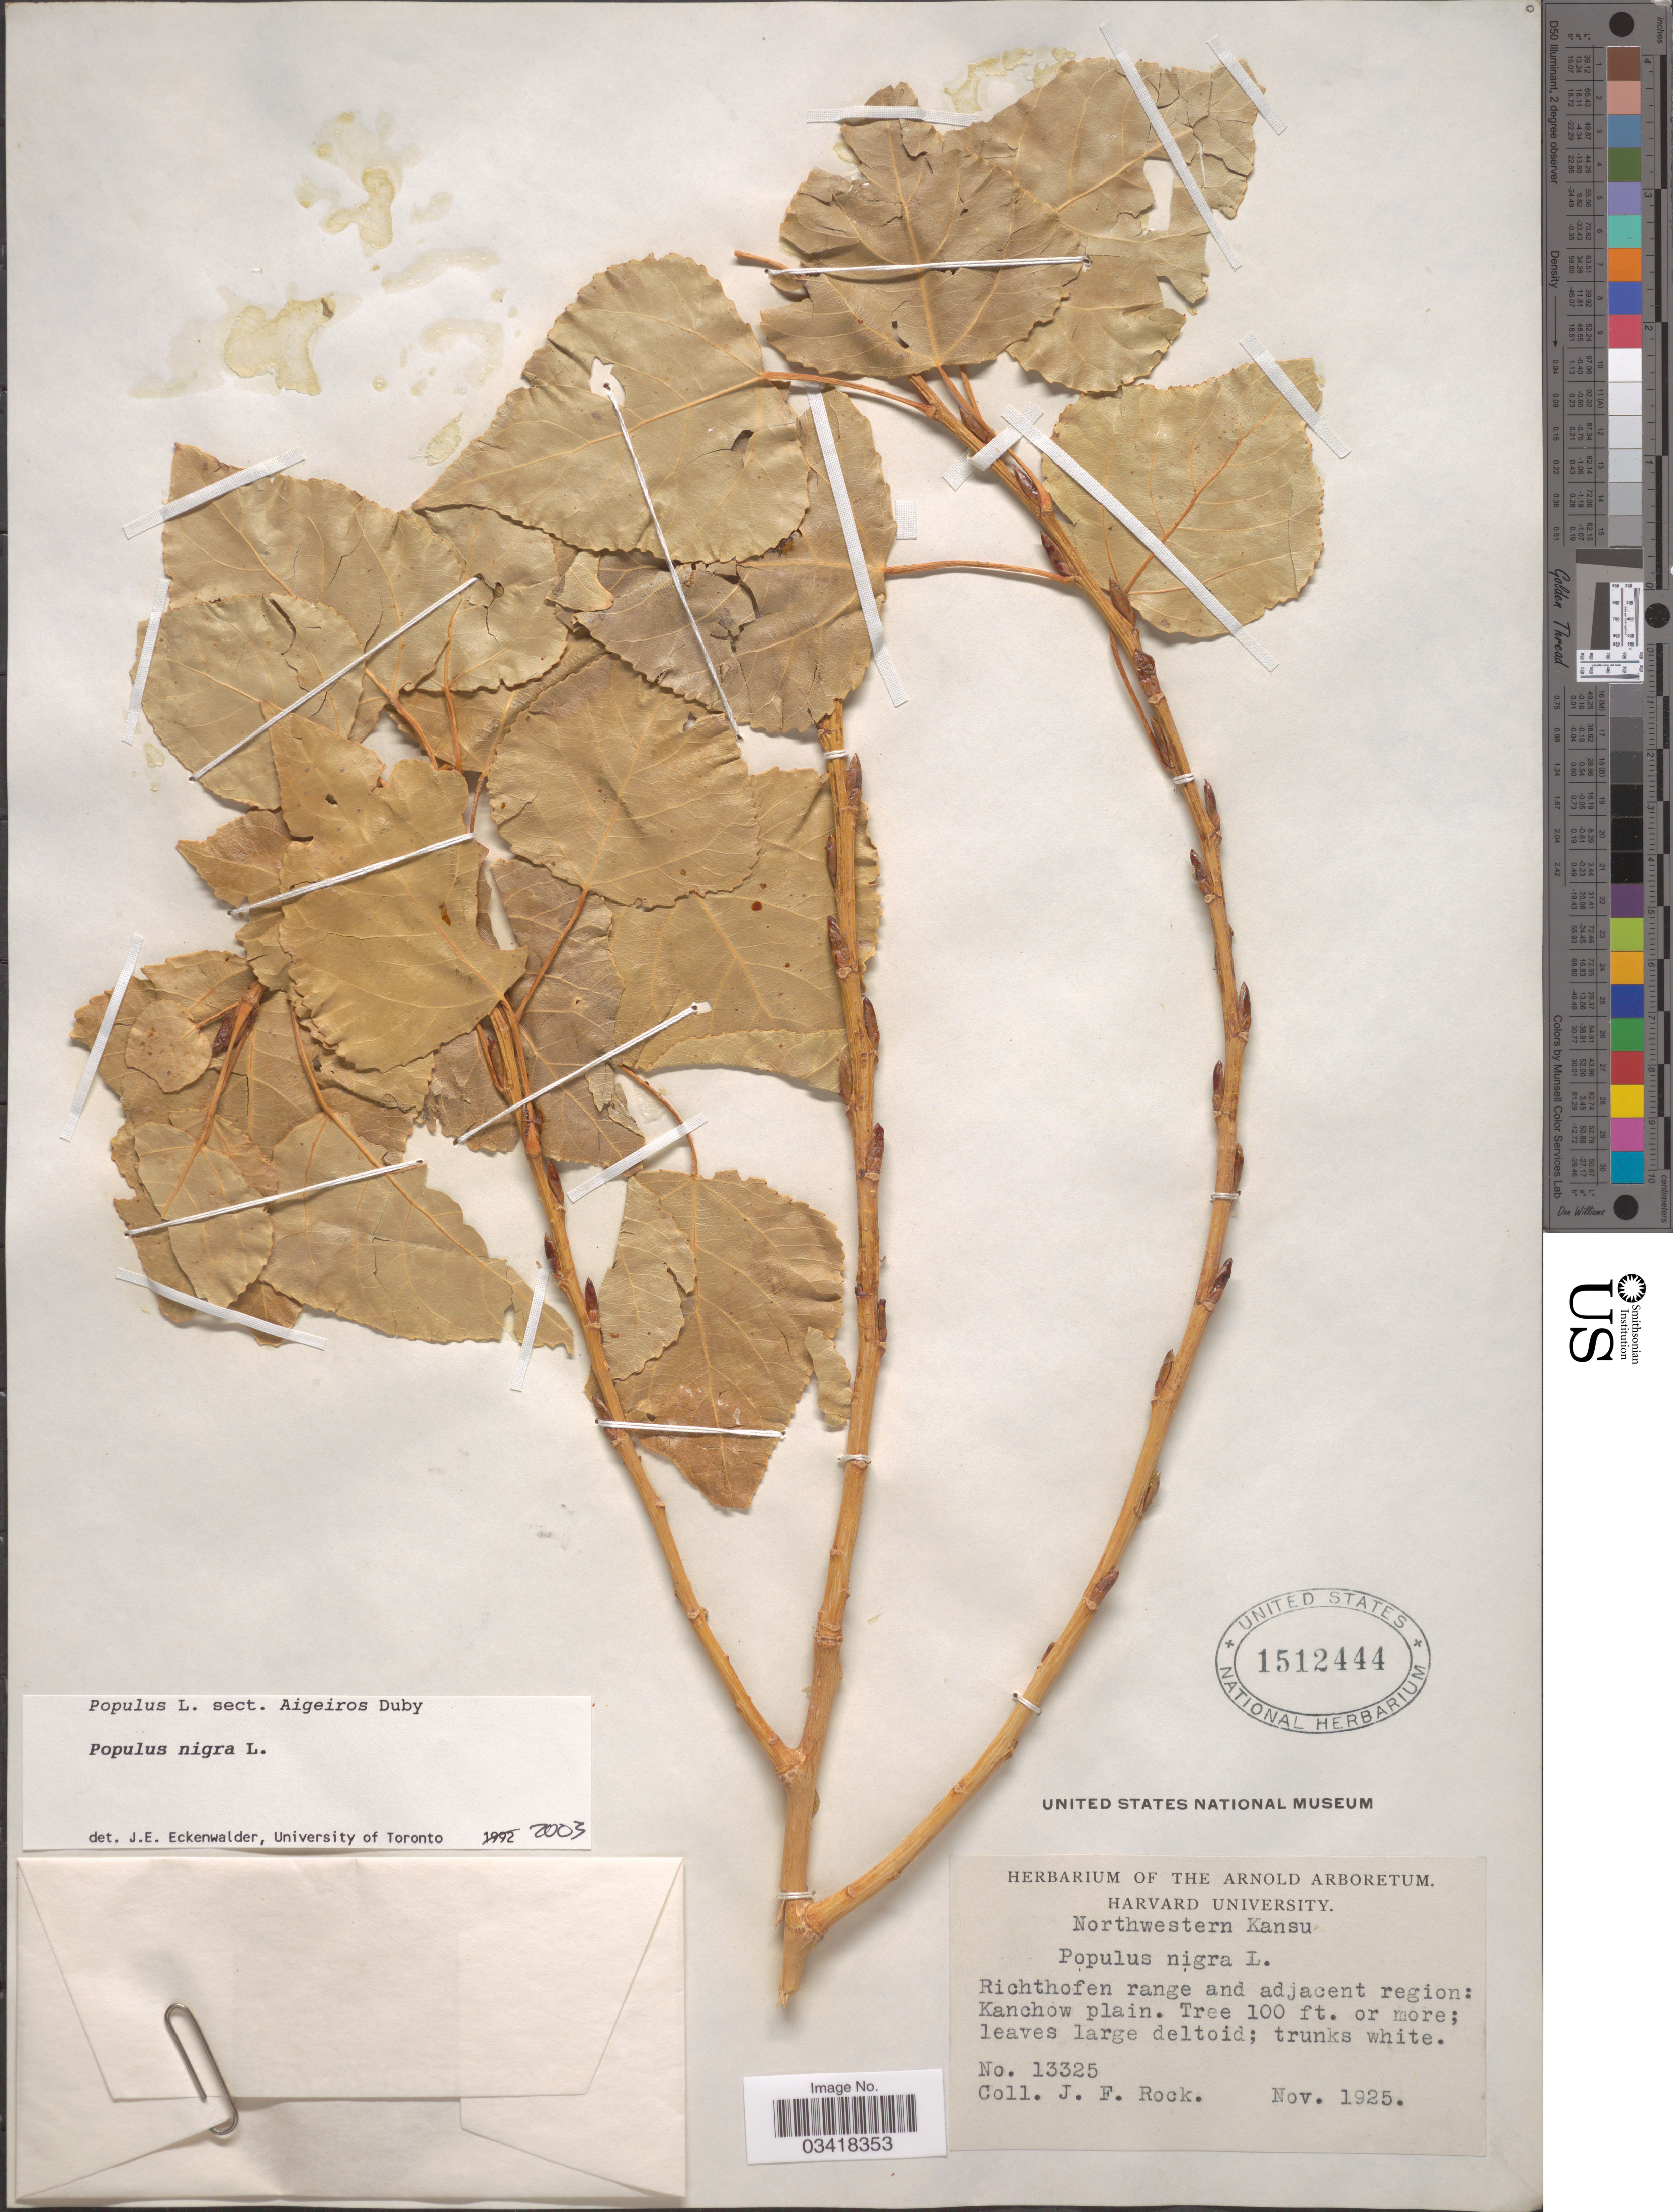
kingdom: Plantae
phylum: Tracheophyta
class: Magnoliopsida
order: Malpighiales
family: Salicaceae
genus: Populus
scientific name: Populus nigra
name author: L.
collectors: J. Rock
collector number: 13325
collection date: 1925-11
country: China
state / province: Gansu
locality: Northwestern Kansu. Richthofen range and adjacent region: Kanchow plain.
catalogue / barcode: US 1512444